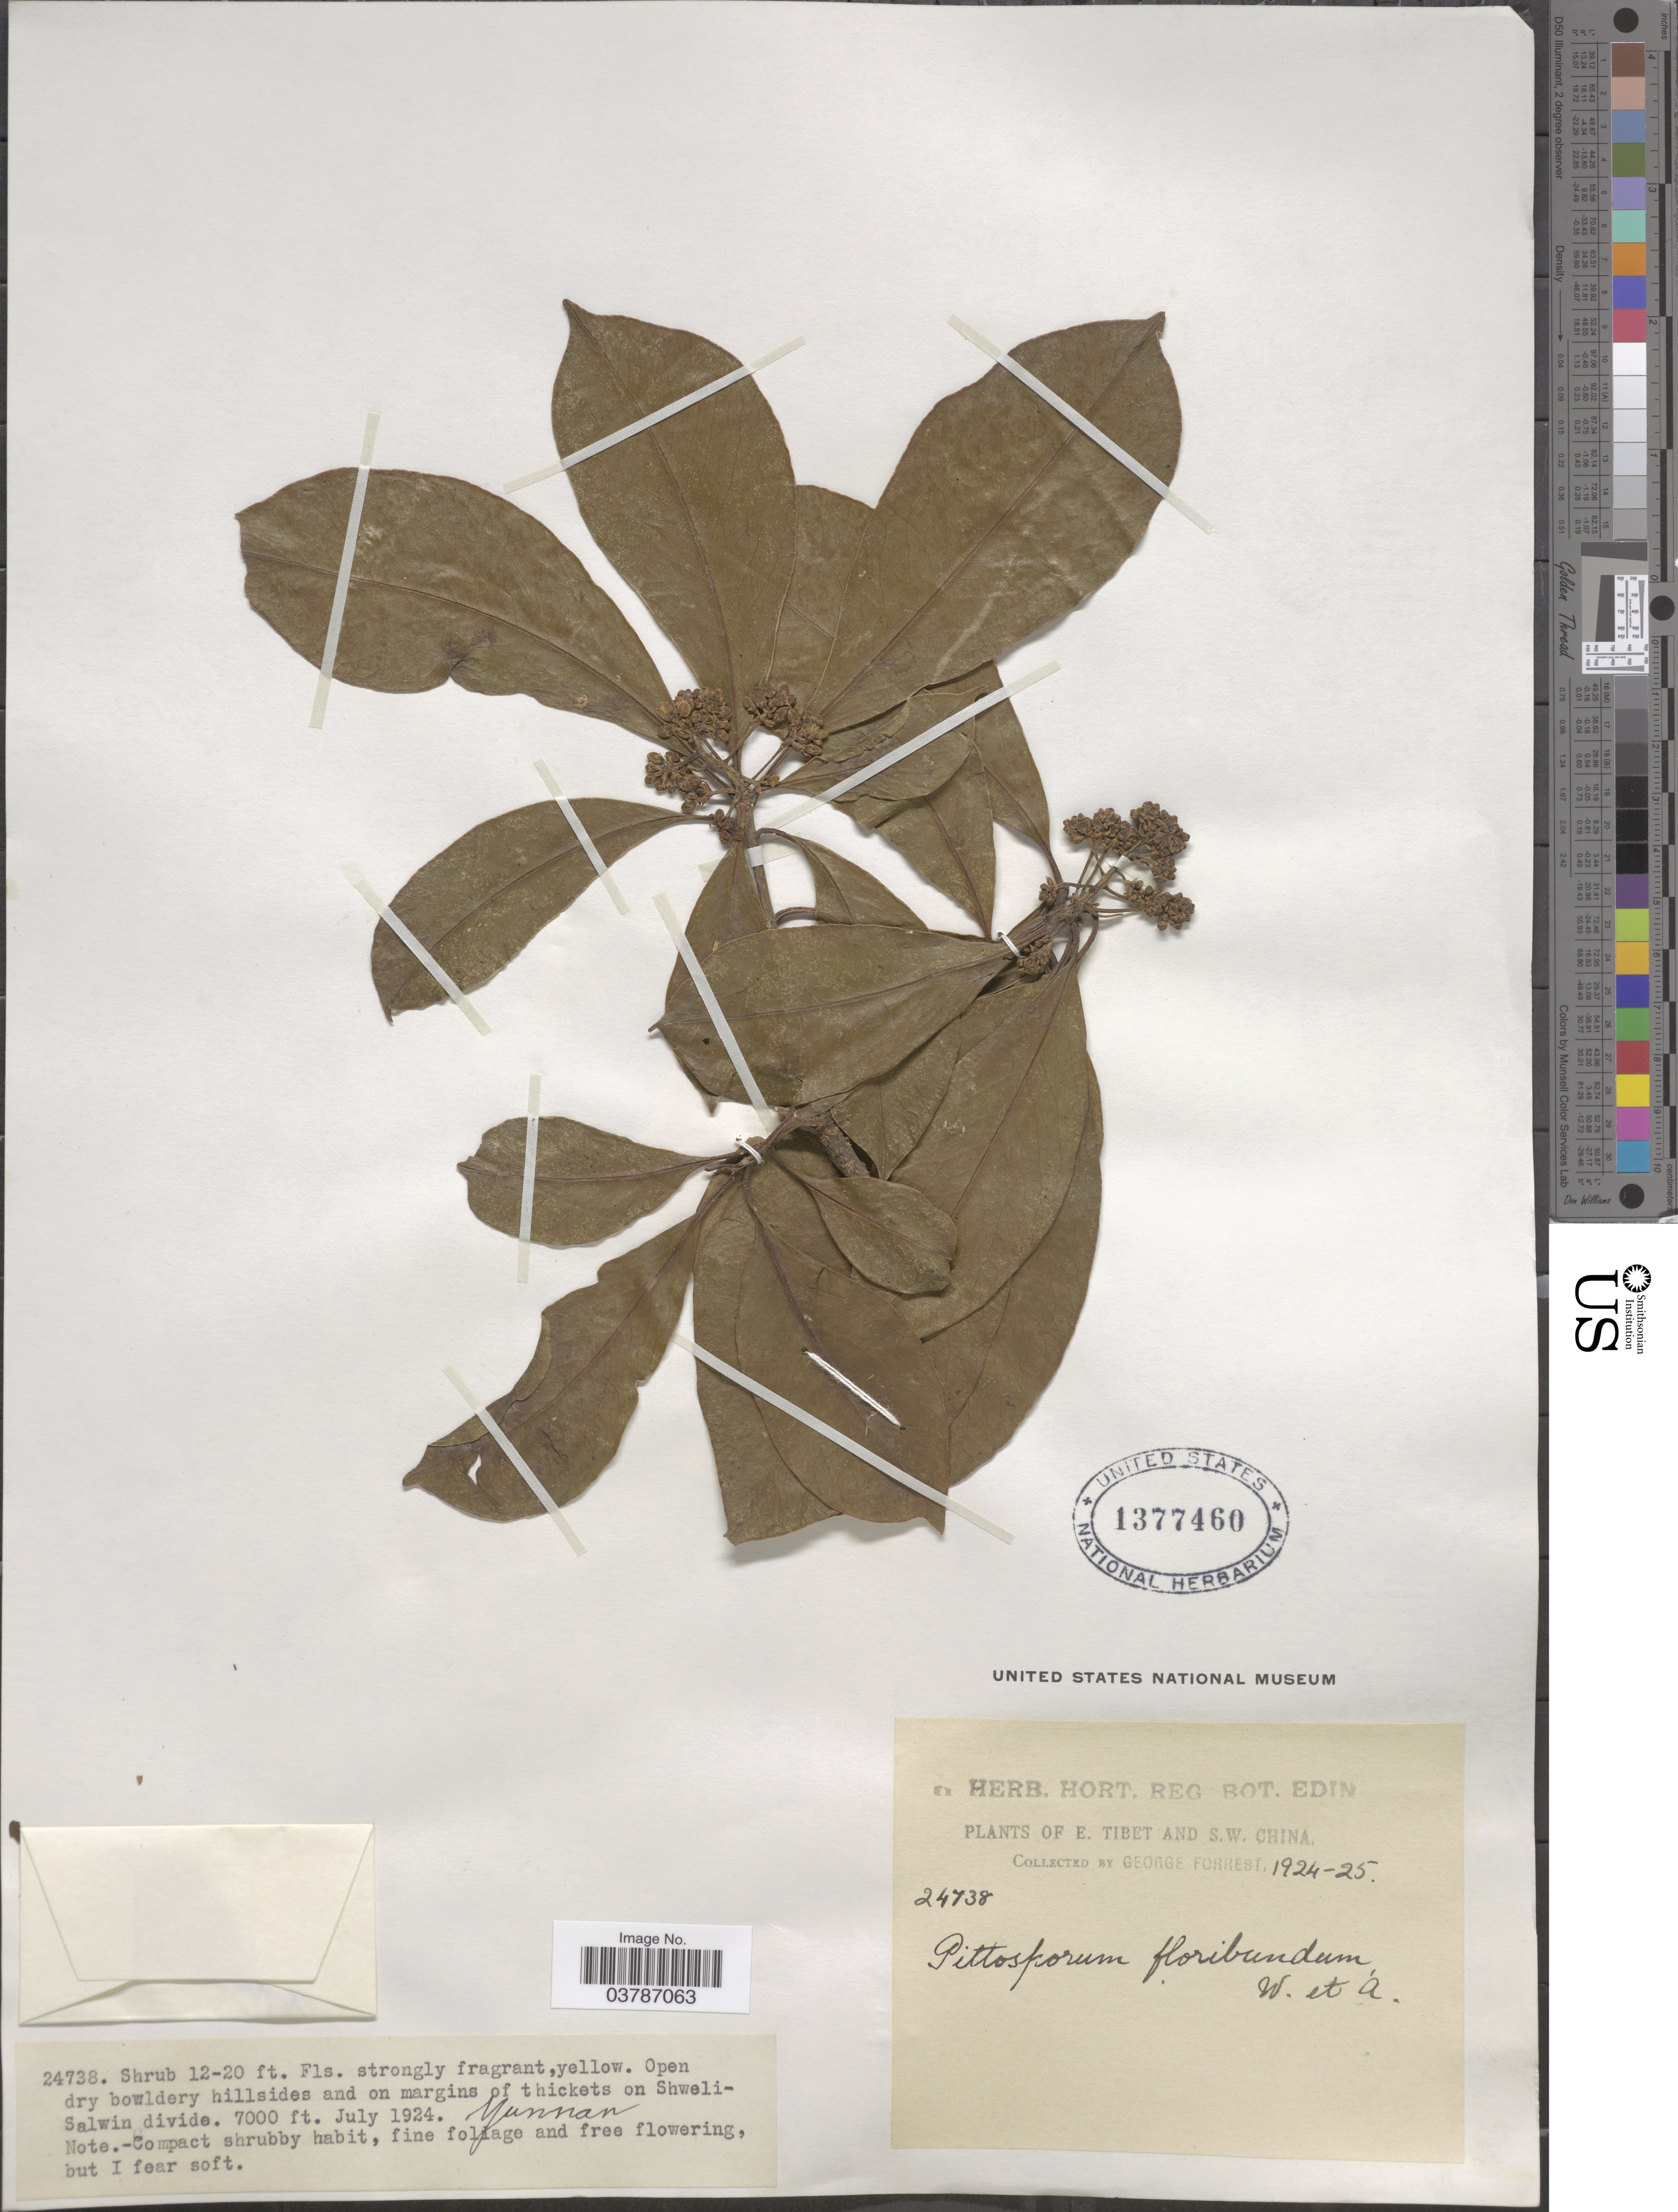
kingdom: Plantae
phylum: Tracheophyta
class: Magnoliopsida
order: Apiales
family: Pittosporaceae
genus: Pittosporum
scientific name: Pittosporum floribundum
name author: Wight & Arn.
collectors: G. Forrest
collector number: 24738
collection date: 1924-07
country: China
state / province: Xizang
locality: E. Tibet and S.W. China. Open dry bouldery hillsides and on margins of thickets on Shweli-Salwin divide.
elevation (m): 2134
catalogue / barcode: US 1377460